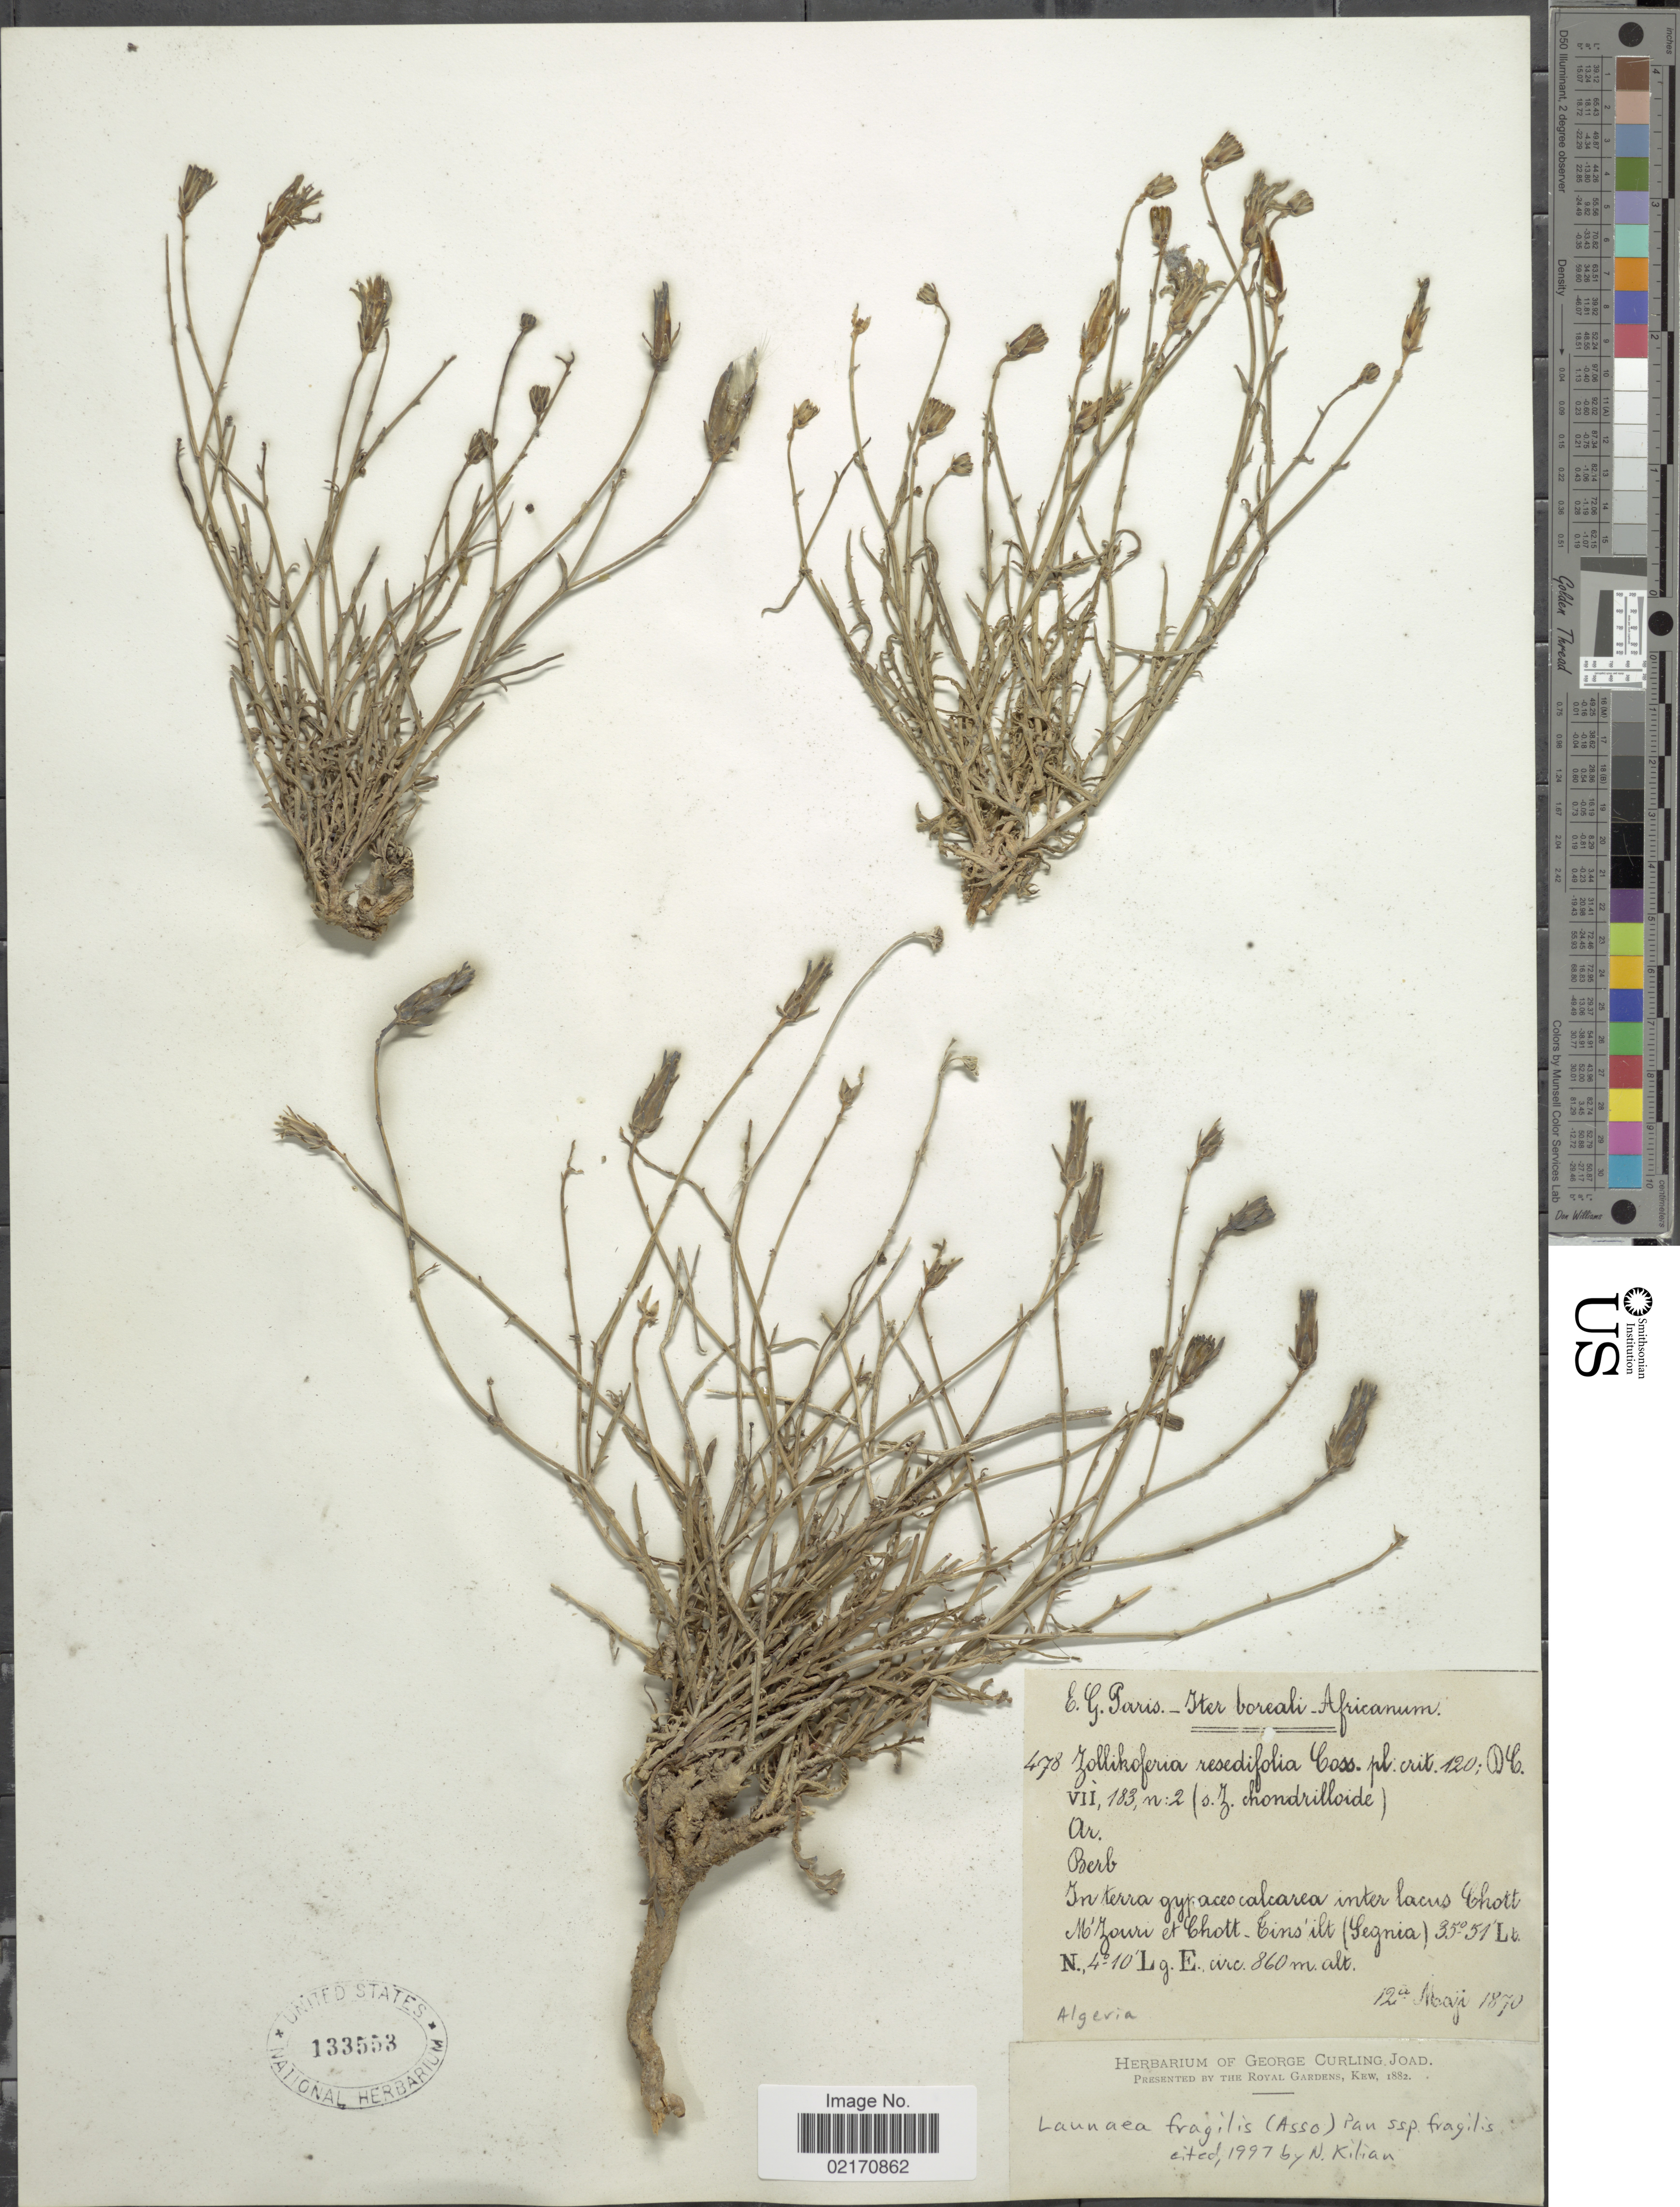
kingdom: Plantae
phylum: Tracheophyta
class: Magnoliopsida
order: Asterales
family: Asteraceae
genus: Launaea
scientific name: Launaea fragilis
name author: (Asso) Pau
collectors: Paris, E.G.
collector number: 478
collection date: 1870-05-12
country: Algeria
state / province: M'Sila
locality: Boreali-Africanum, inter lacus Chott M'Zouri et Chott-Tinsilt (Segnia).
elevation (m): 860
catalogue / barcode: US 133553